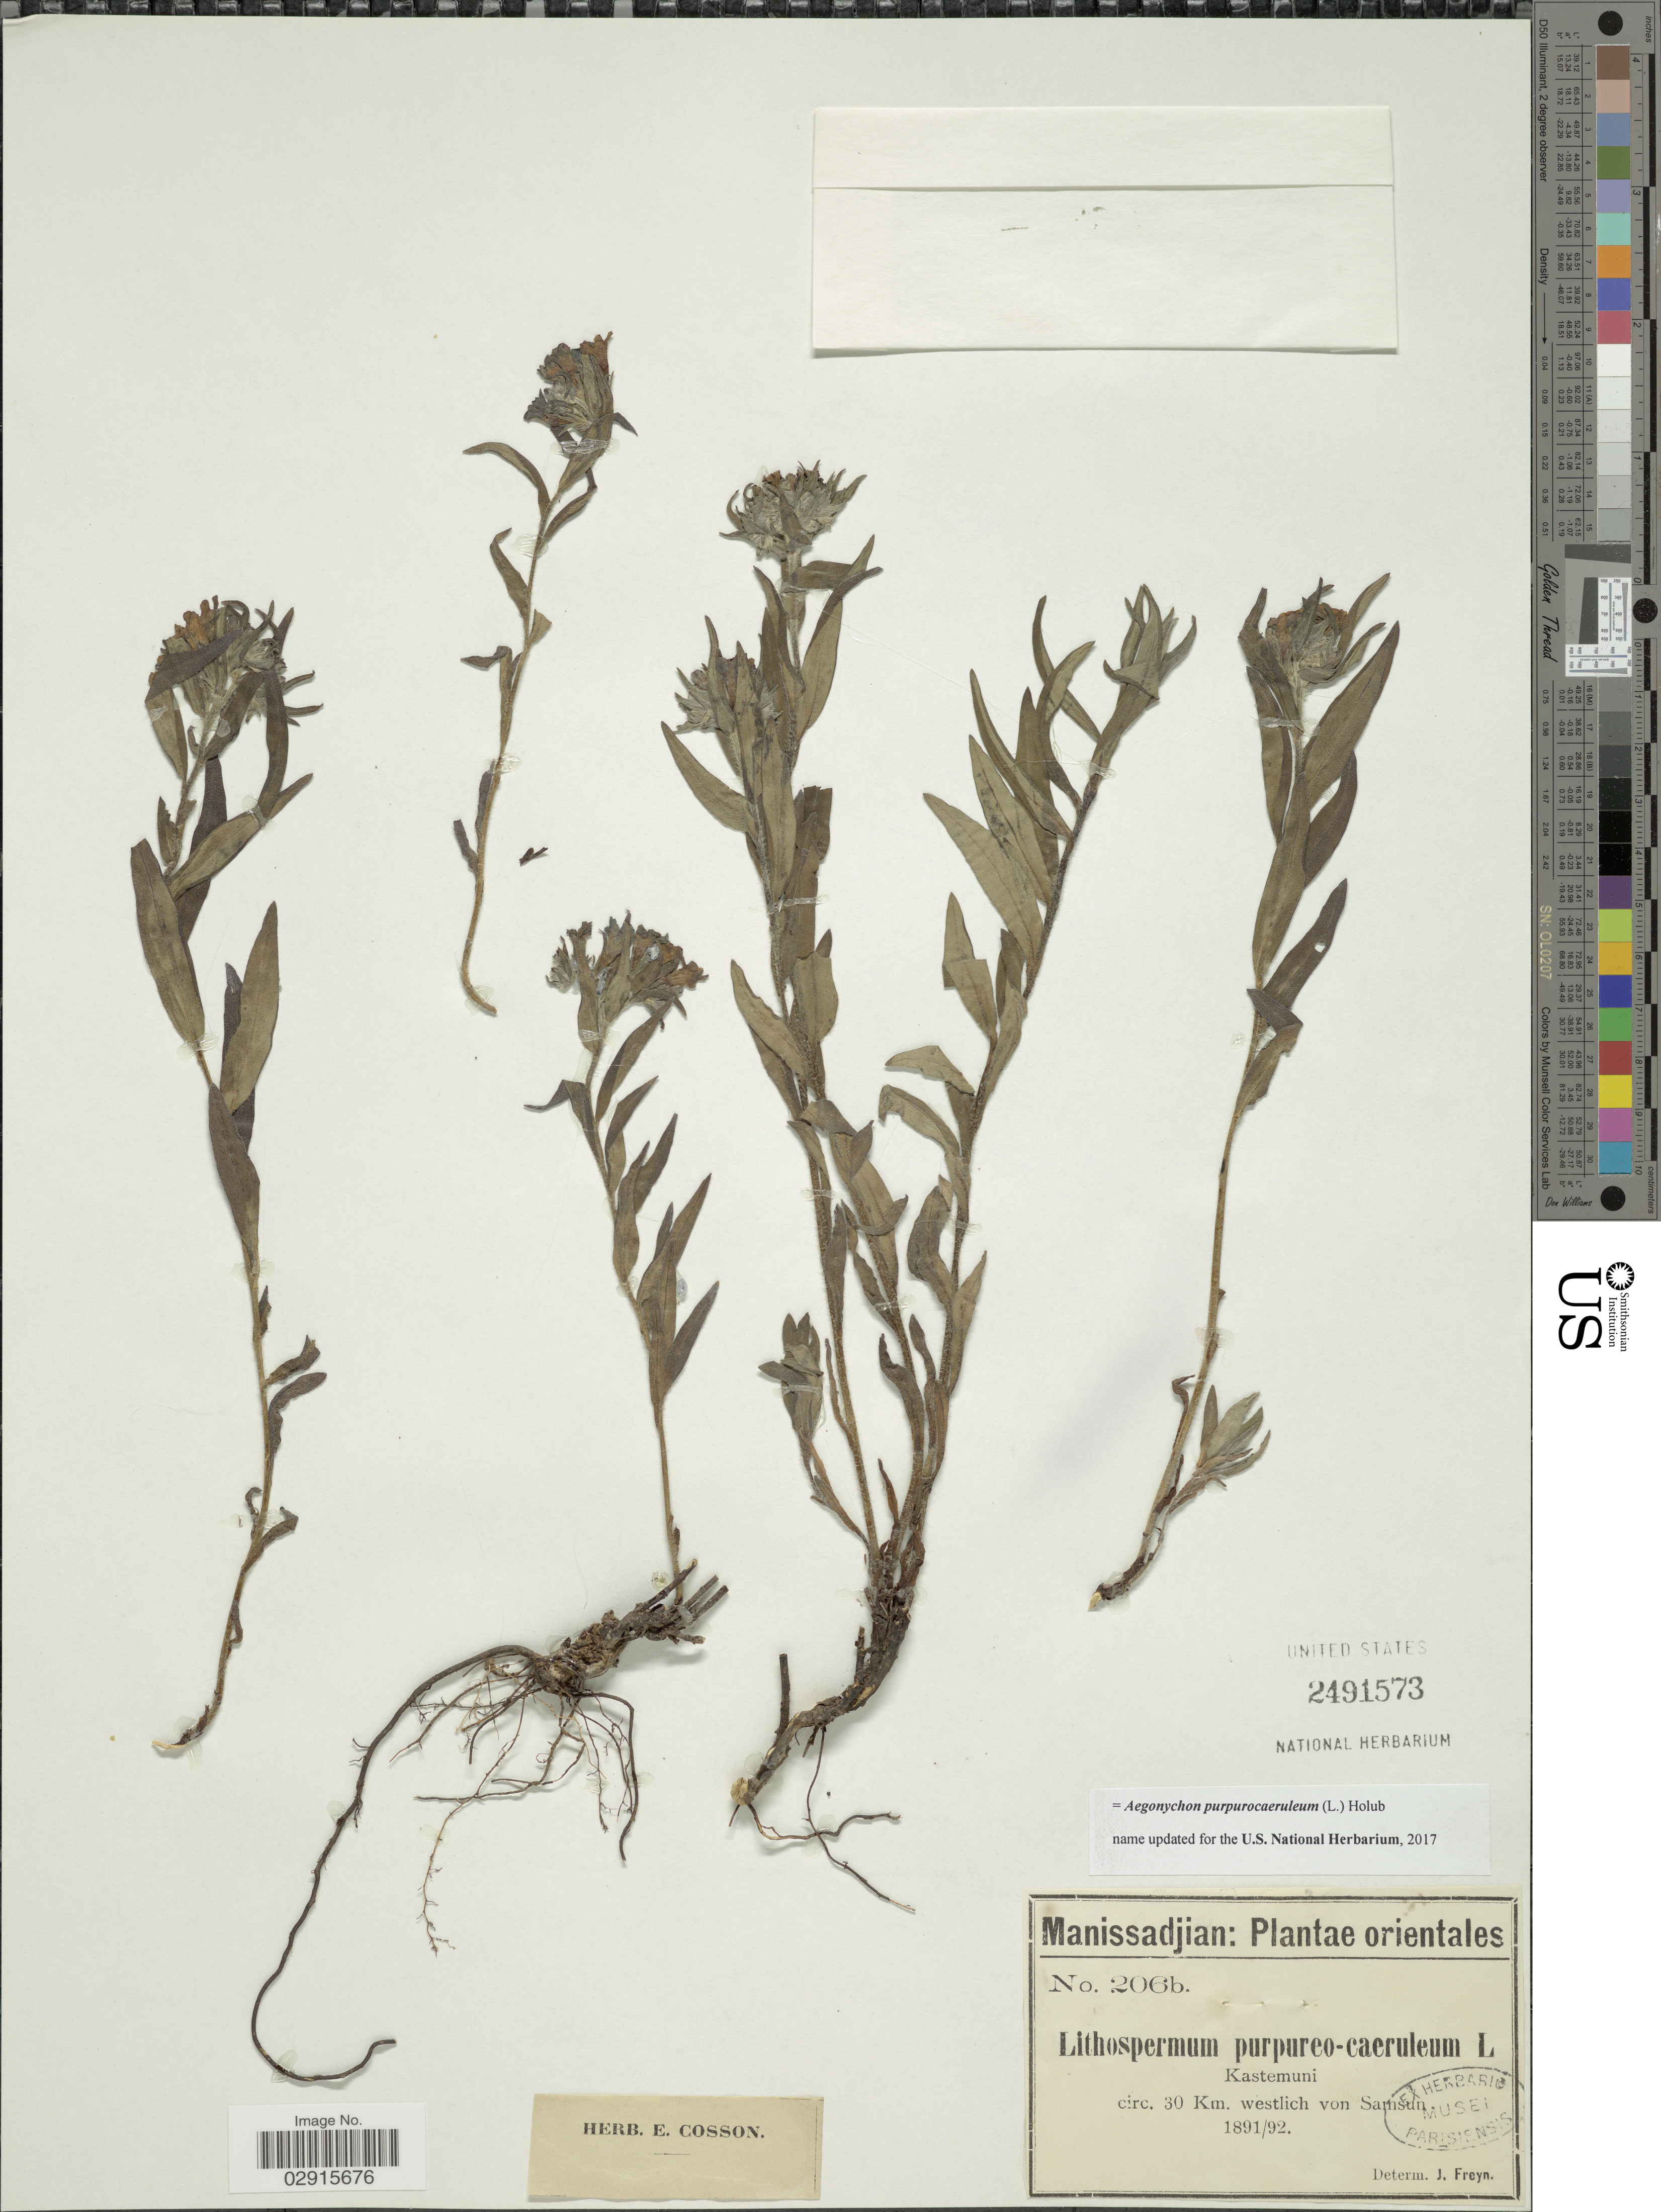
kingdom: Plantae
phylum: Tracheophyta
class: Magnoliopsida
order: Boraginales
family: Boraginaceae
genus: Aegonychon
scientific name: Aegonychon purpurocaeruleum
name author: (L.) Holub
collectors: -. Manissadjian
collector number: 206b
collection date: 1891/1892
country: Turkey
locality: Orientales. Kastemuni circ. 30 Km. westlich von Samsun.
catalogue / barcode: US 2491573